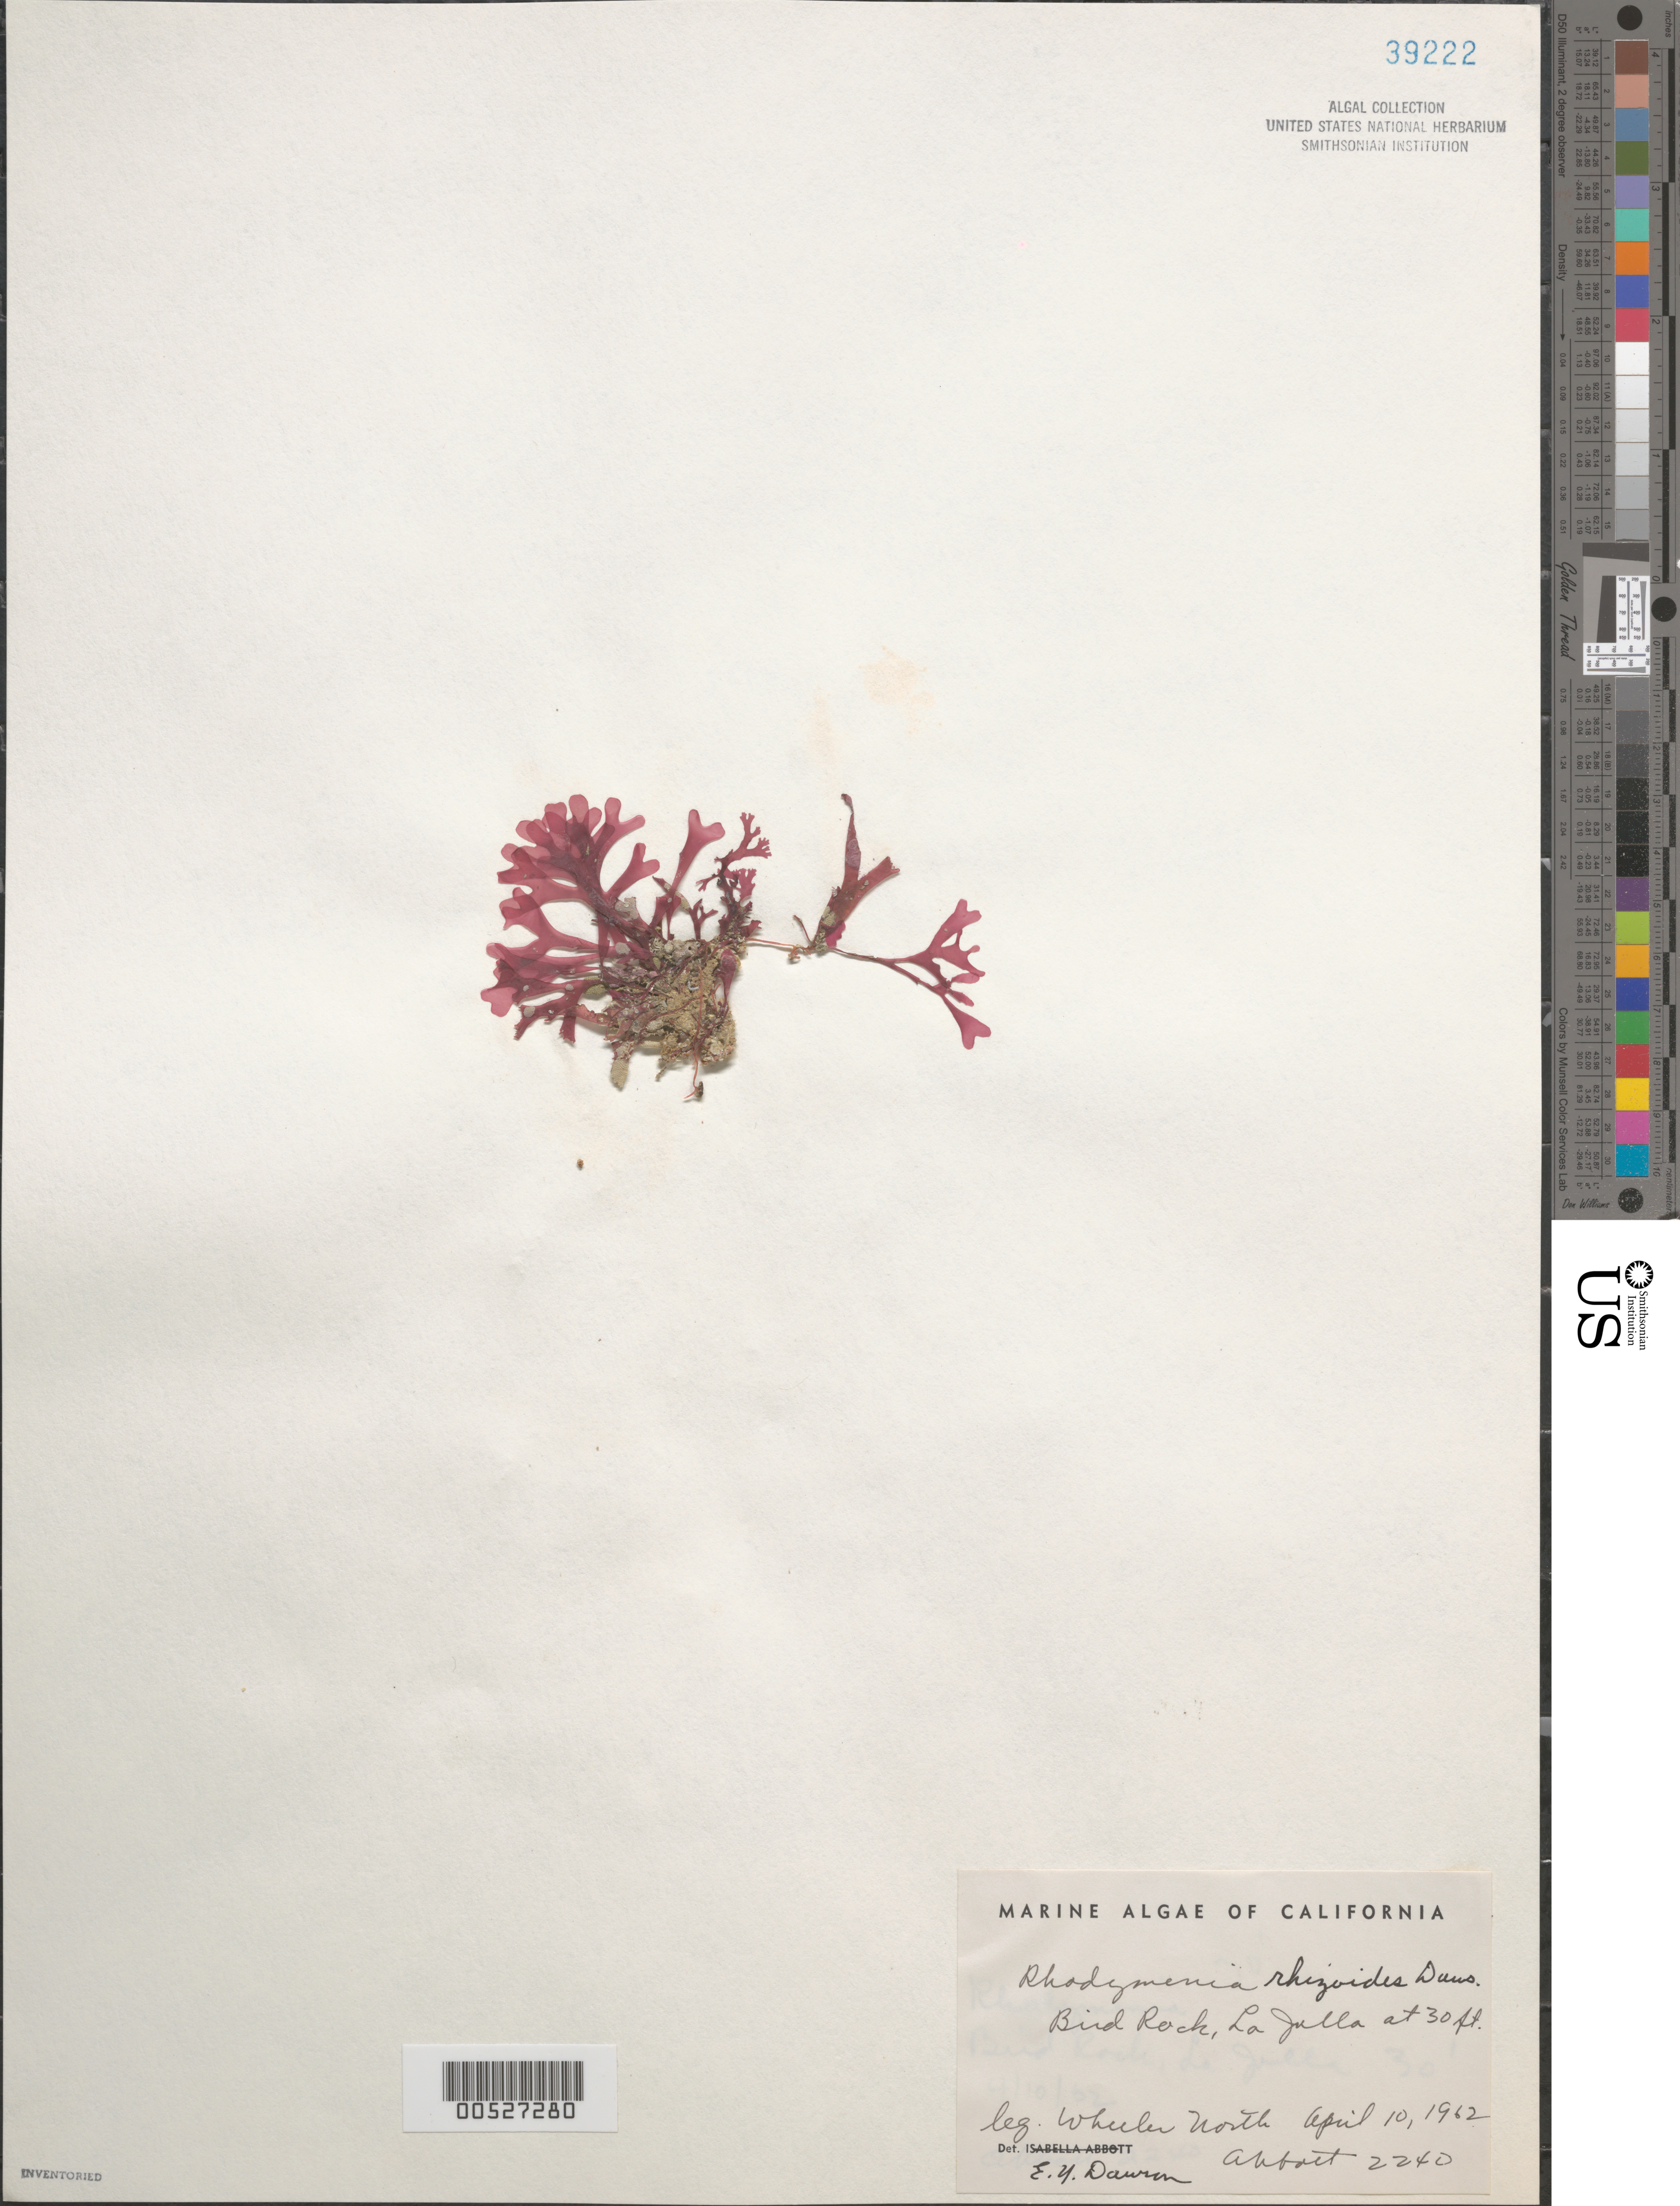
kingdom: Plantae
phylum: Rhodophyta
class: Florideophyceae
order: Rhodymeniales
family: Rhodymeniaceae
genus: Rhodymenia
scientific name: Rhodymenia rhizoides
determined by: Dawson, E. Y.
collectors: W. North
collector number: IAA 2240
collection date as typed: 10 Apr 1962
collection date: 1962-04-10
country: United States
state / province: California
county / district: San Diego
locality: Bird Rock, La Jolla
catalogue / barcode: US 39222